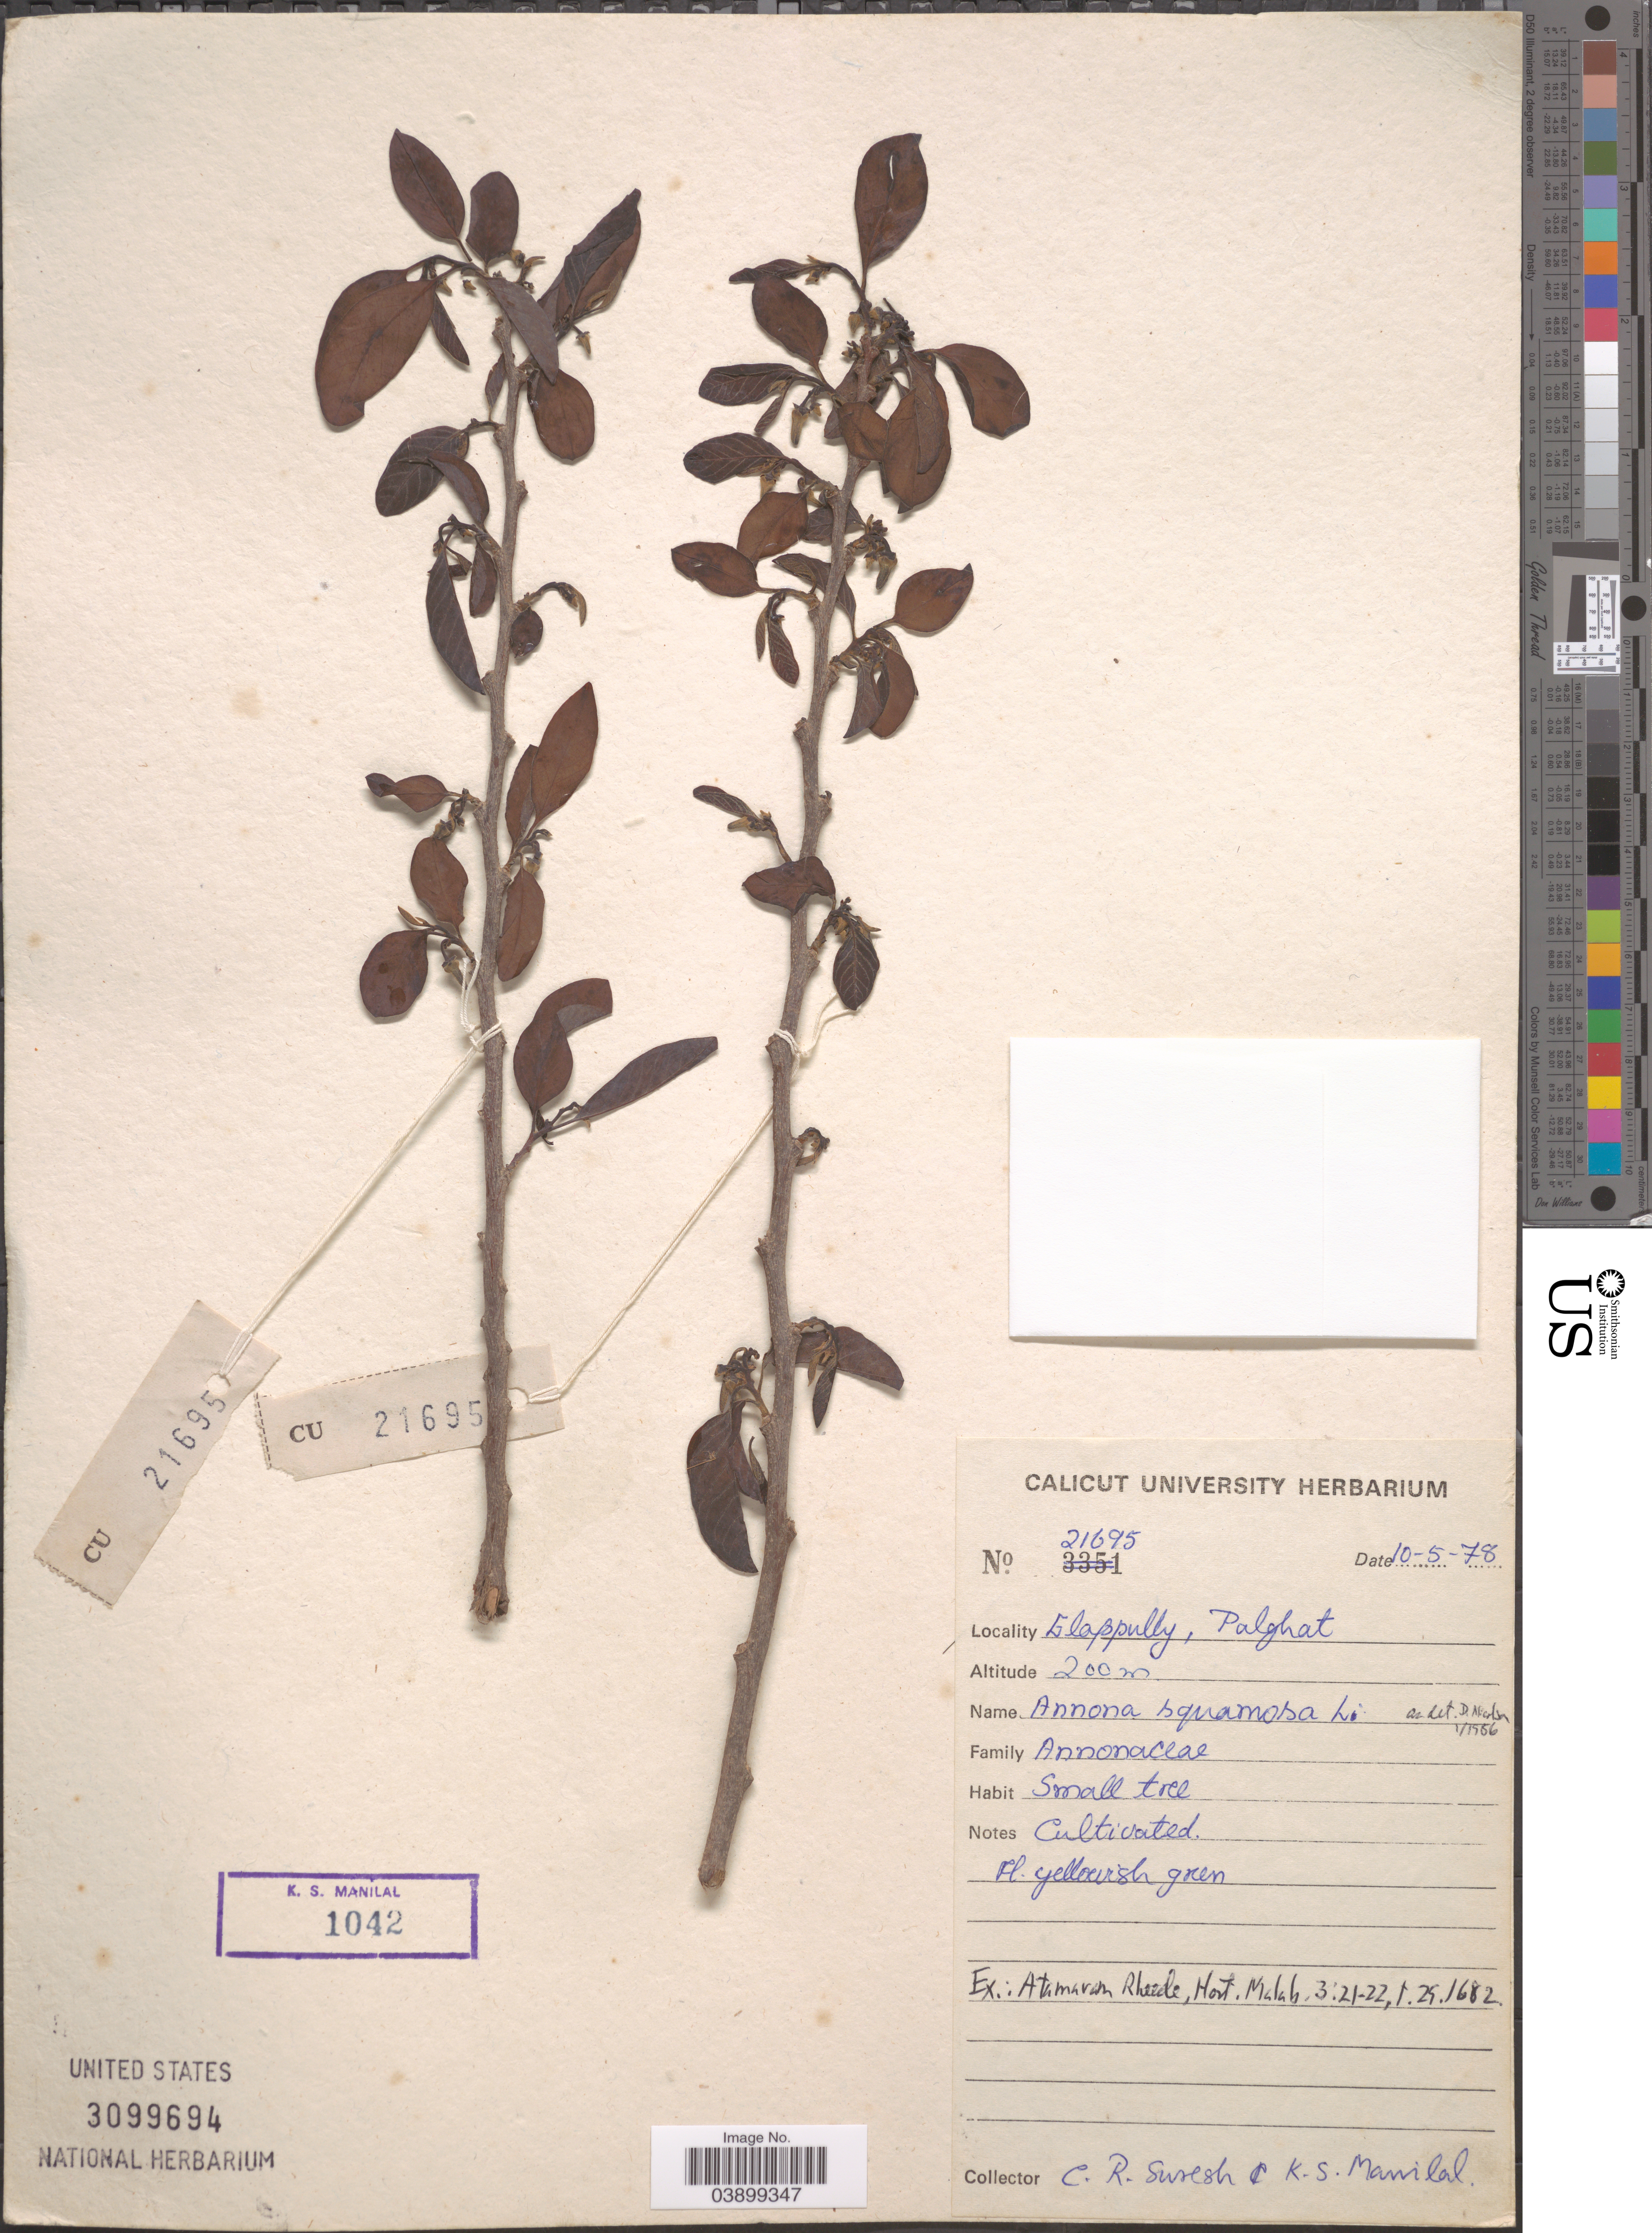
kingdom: Plantae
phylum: Tracheophyta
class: Magnoliopsida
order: Magnoliales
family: Annonaceae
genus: Annona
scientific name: Annona squamosa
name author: L.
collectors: C. Suresh & K. Manilal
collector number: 21695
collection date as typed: Transcribed d/m/y: 10/5/78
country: India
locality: Elapully, Palghat.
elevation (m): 200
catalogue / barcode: US 3099694